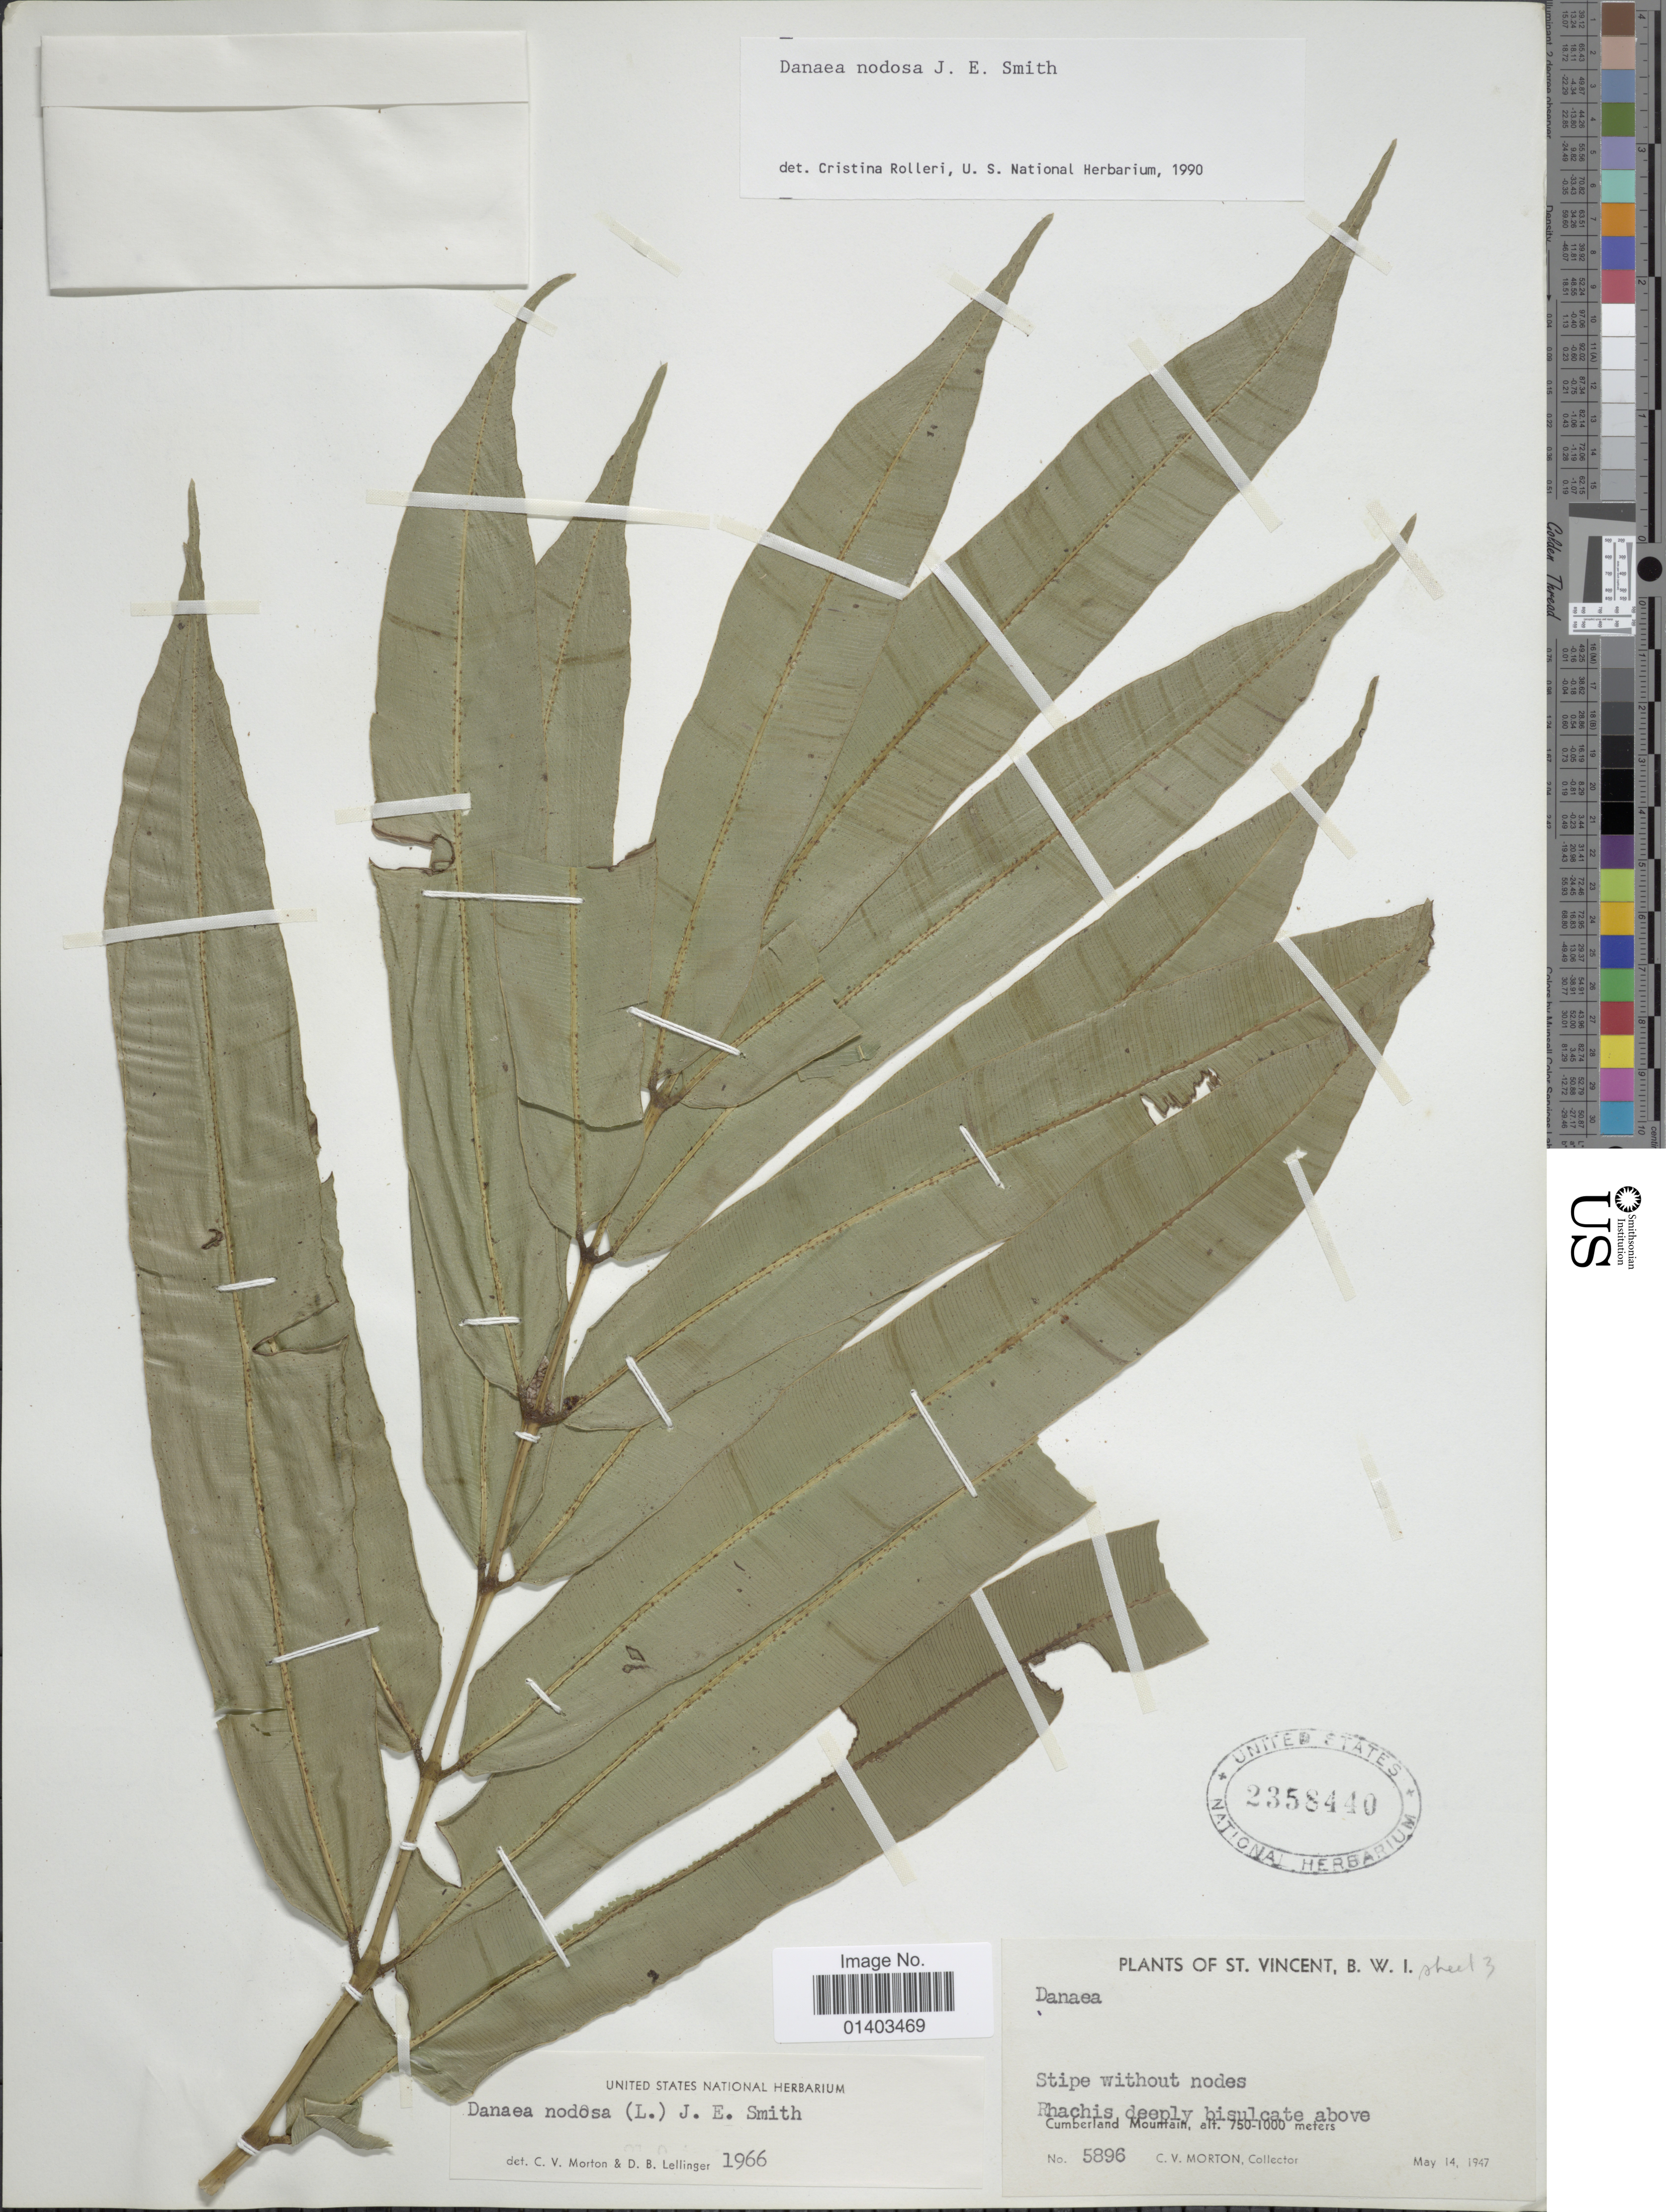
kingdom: Plantae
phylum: Tracheophyta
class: Polypodiopsida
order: Marattiales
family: Marattiaceae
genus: Danaea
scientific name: Danaea nodosa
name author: (L.) Sm.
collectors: C. V. Morton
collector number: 5896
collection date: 1947-05-14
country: St. Vincent - Grenadines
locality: St Vincent, B,.W.I. Cumberland Mountain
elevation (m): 750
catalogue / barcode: US 2358440